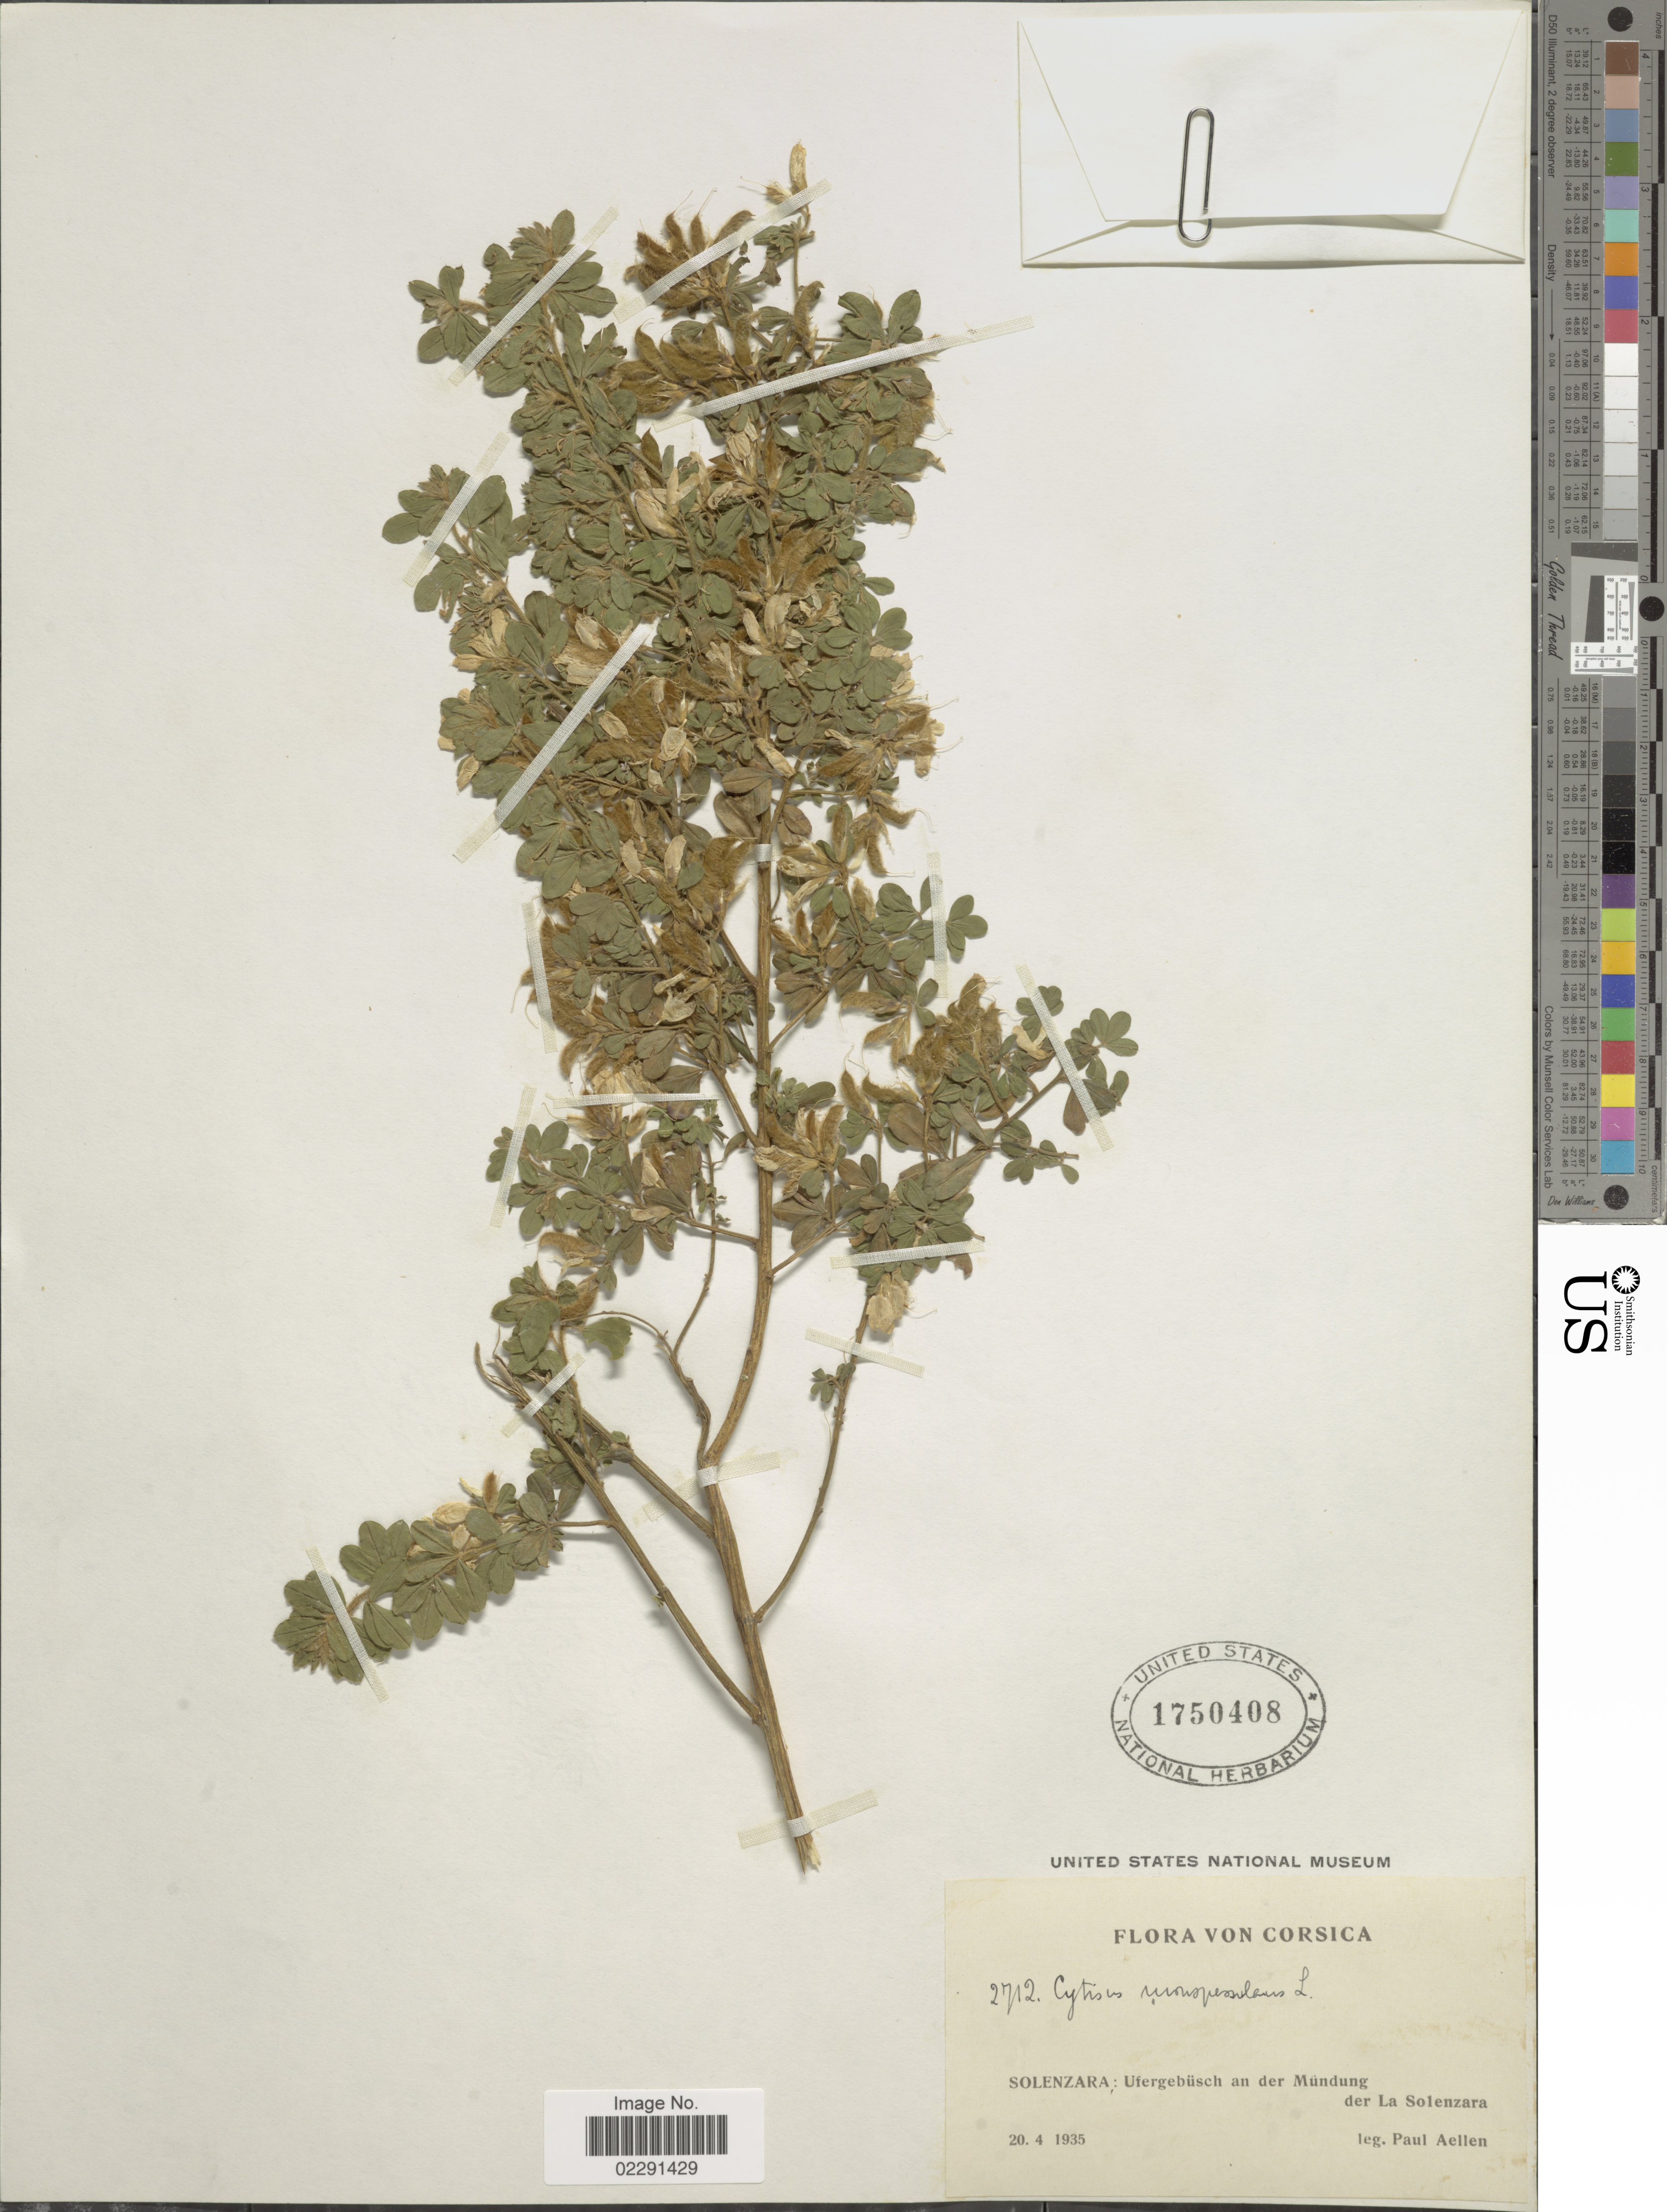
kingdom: Plantae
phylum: Tracheophyta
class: Magnoliopsida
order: Fabales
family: Fabaceae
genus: Genista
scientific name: Genista monspessulana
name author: (L.) L.A.S. Johnson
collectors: P. Aellen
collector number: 2712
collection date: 1935-04-20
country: France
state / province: Corsica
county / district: Corse-du-Sud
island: Corse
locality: Solenzara: Utergebusch an der Mundung der La Solenzara.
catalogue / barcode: US 1750408